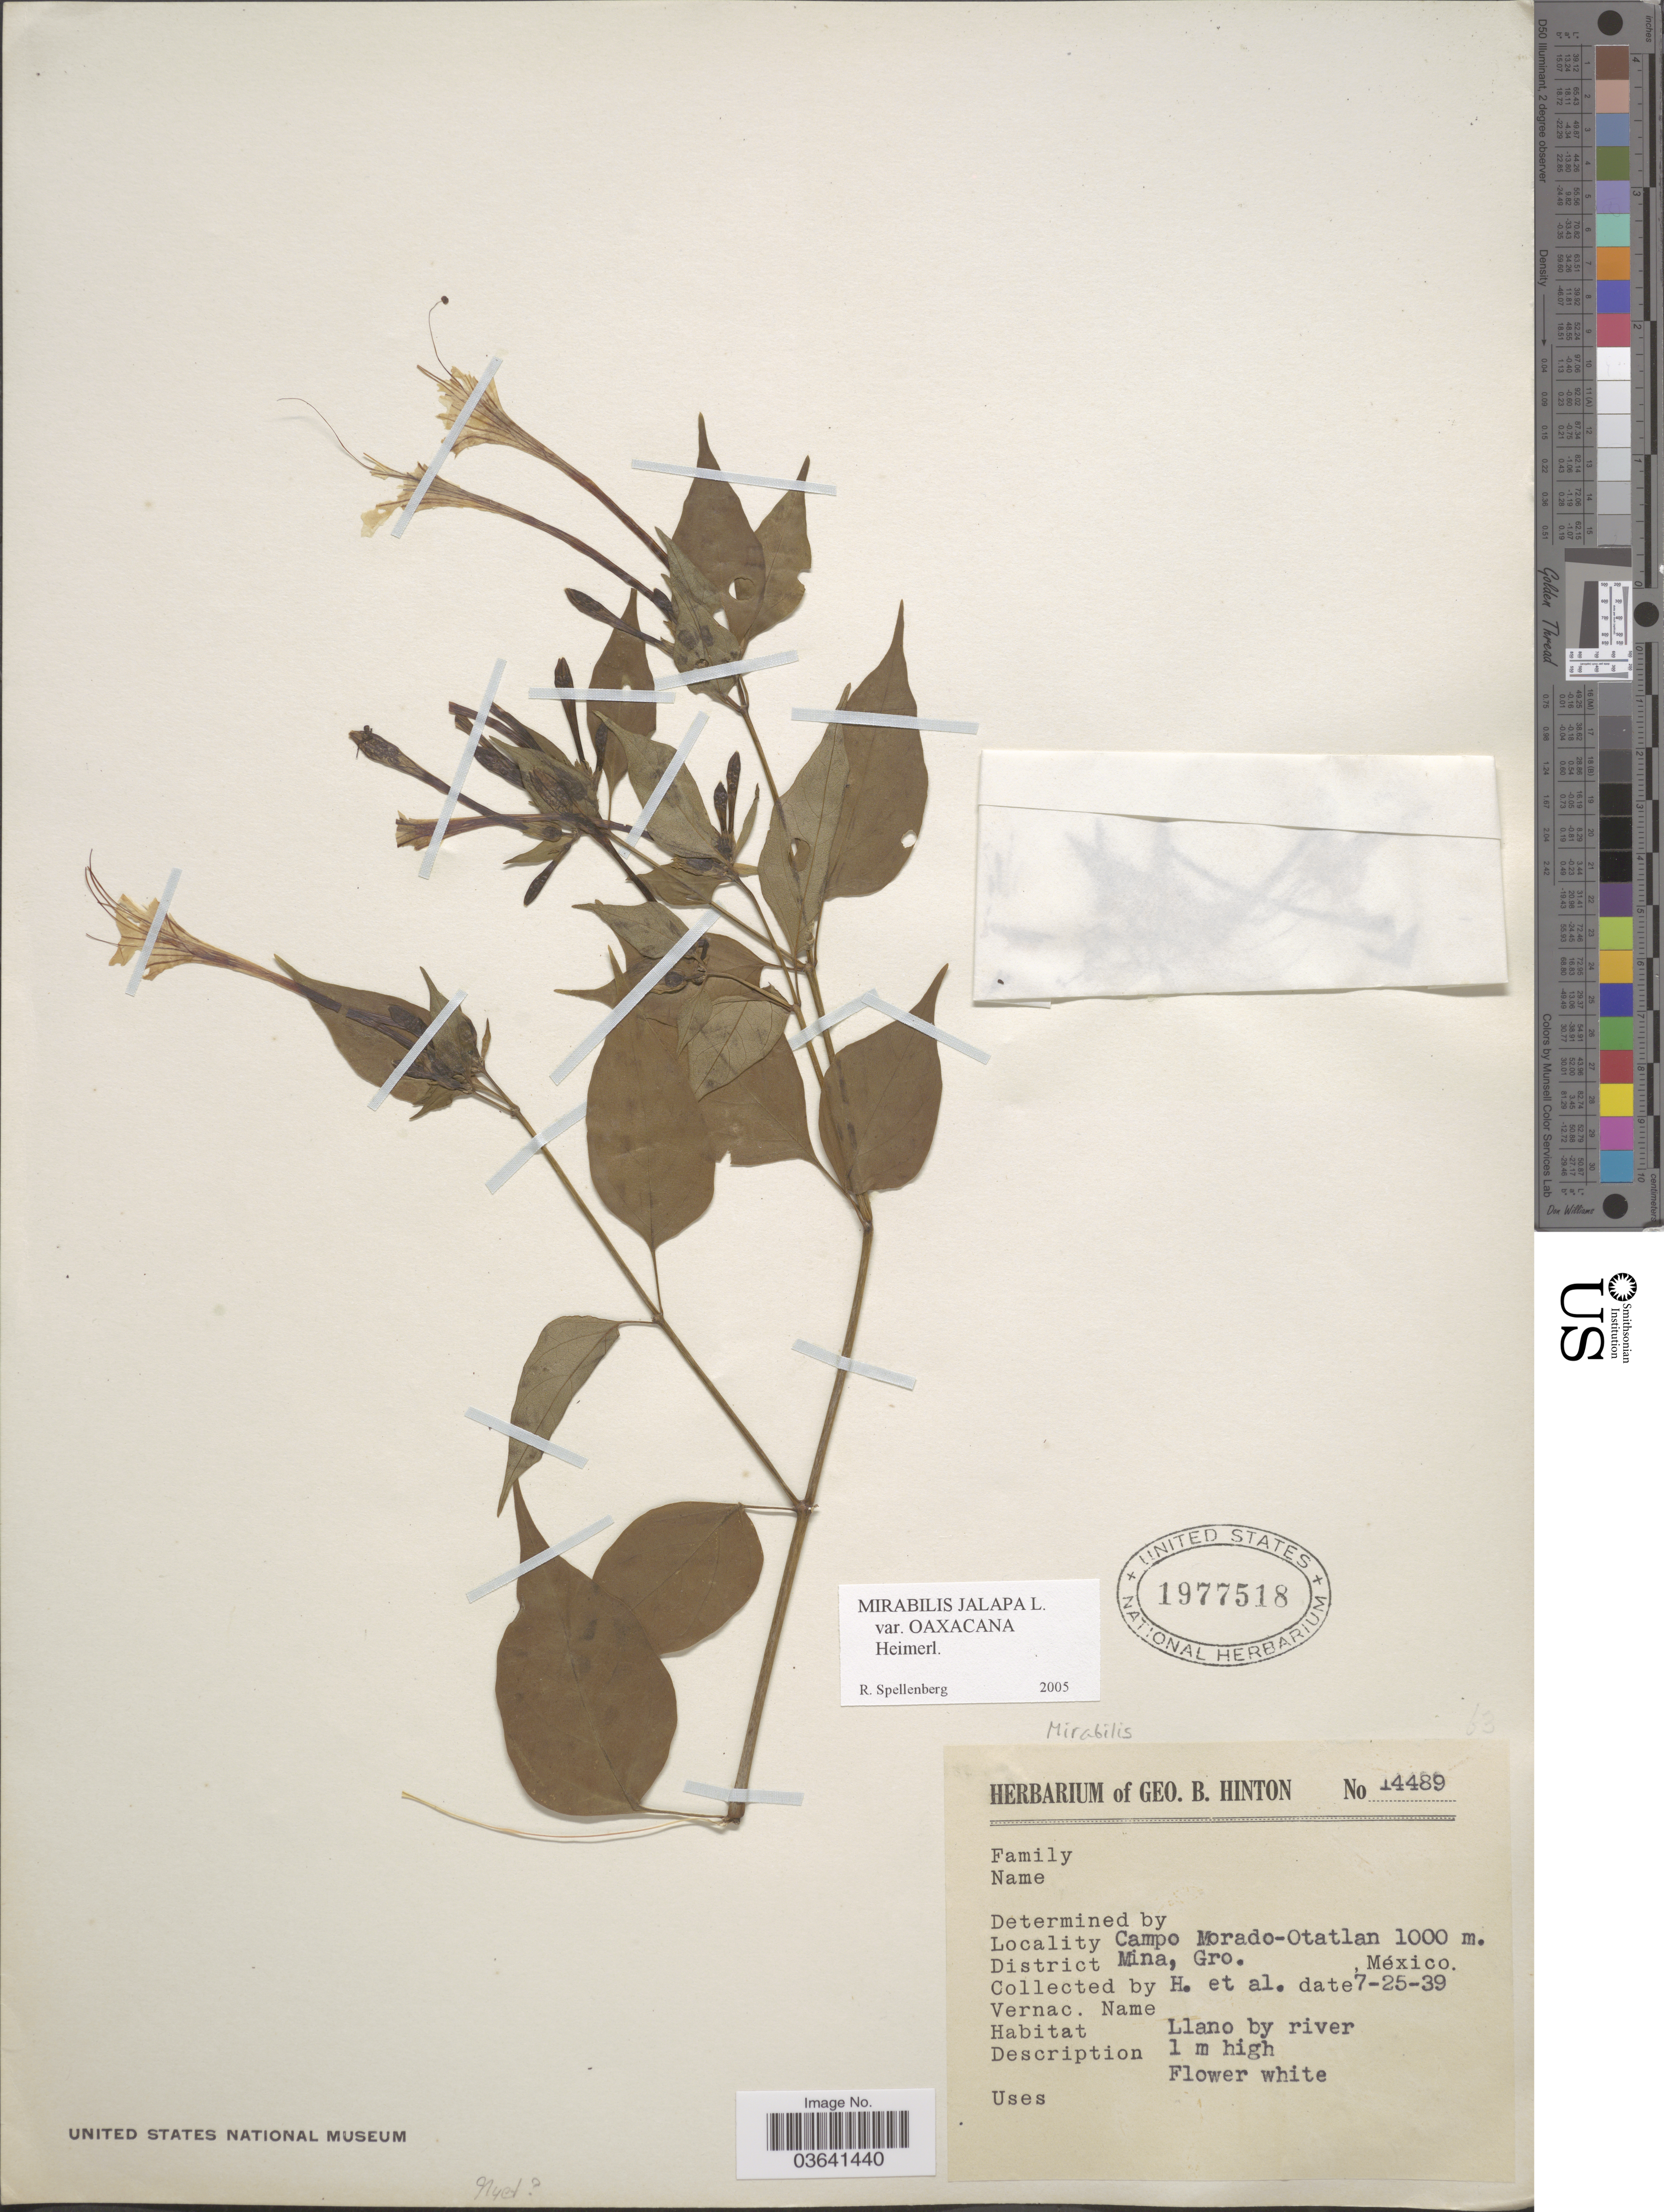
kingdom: Plantae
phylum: Tracheophyta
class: Magnoliopsida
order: Caryophyllales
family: Nyctaginaceae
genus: Mirabilis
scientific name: Mirabilis jalapa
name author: L.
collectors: G. B. Hinton & et al.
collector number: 14489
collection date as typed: Transcribed d/m/y: 25/7/39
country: Mexico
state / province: Guerrero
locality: Campo Morado-Otatlan. District Mina.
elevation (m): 1000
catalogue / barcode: US 1977518